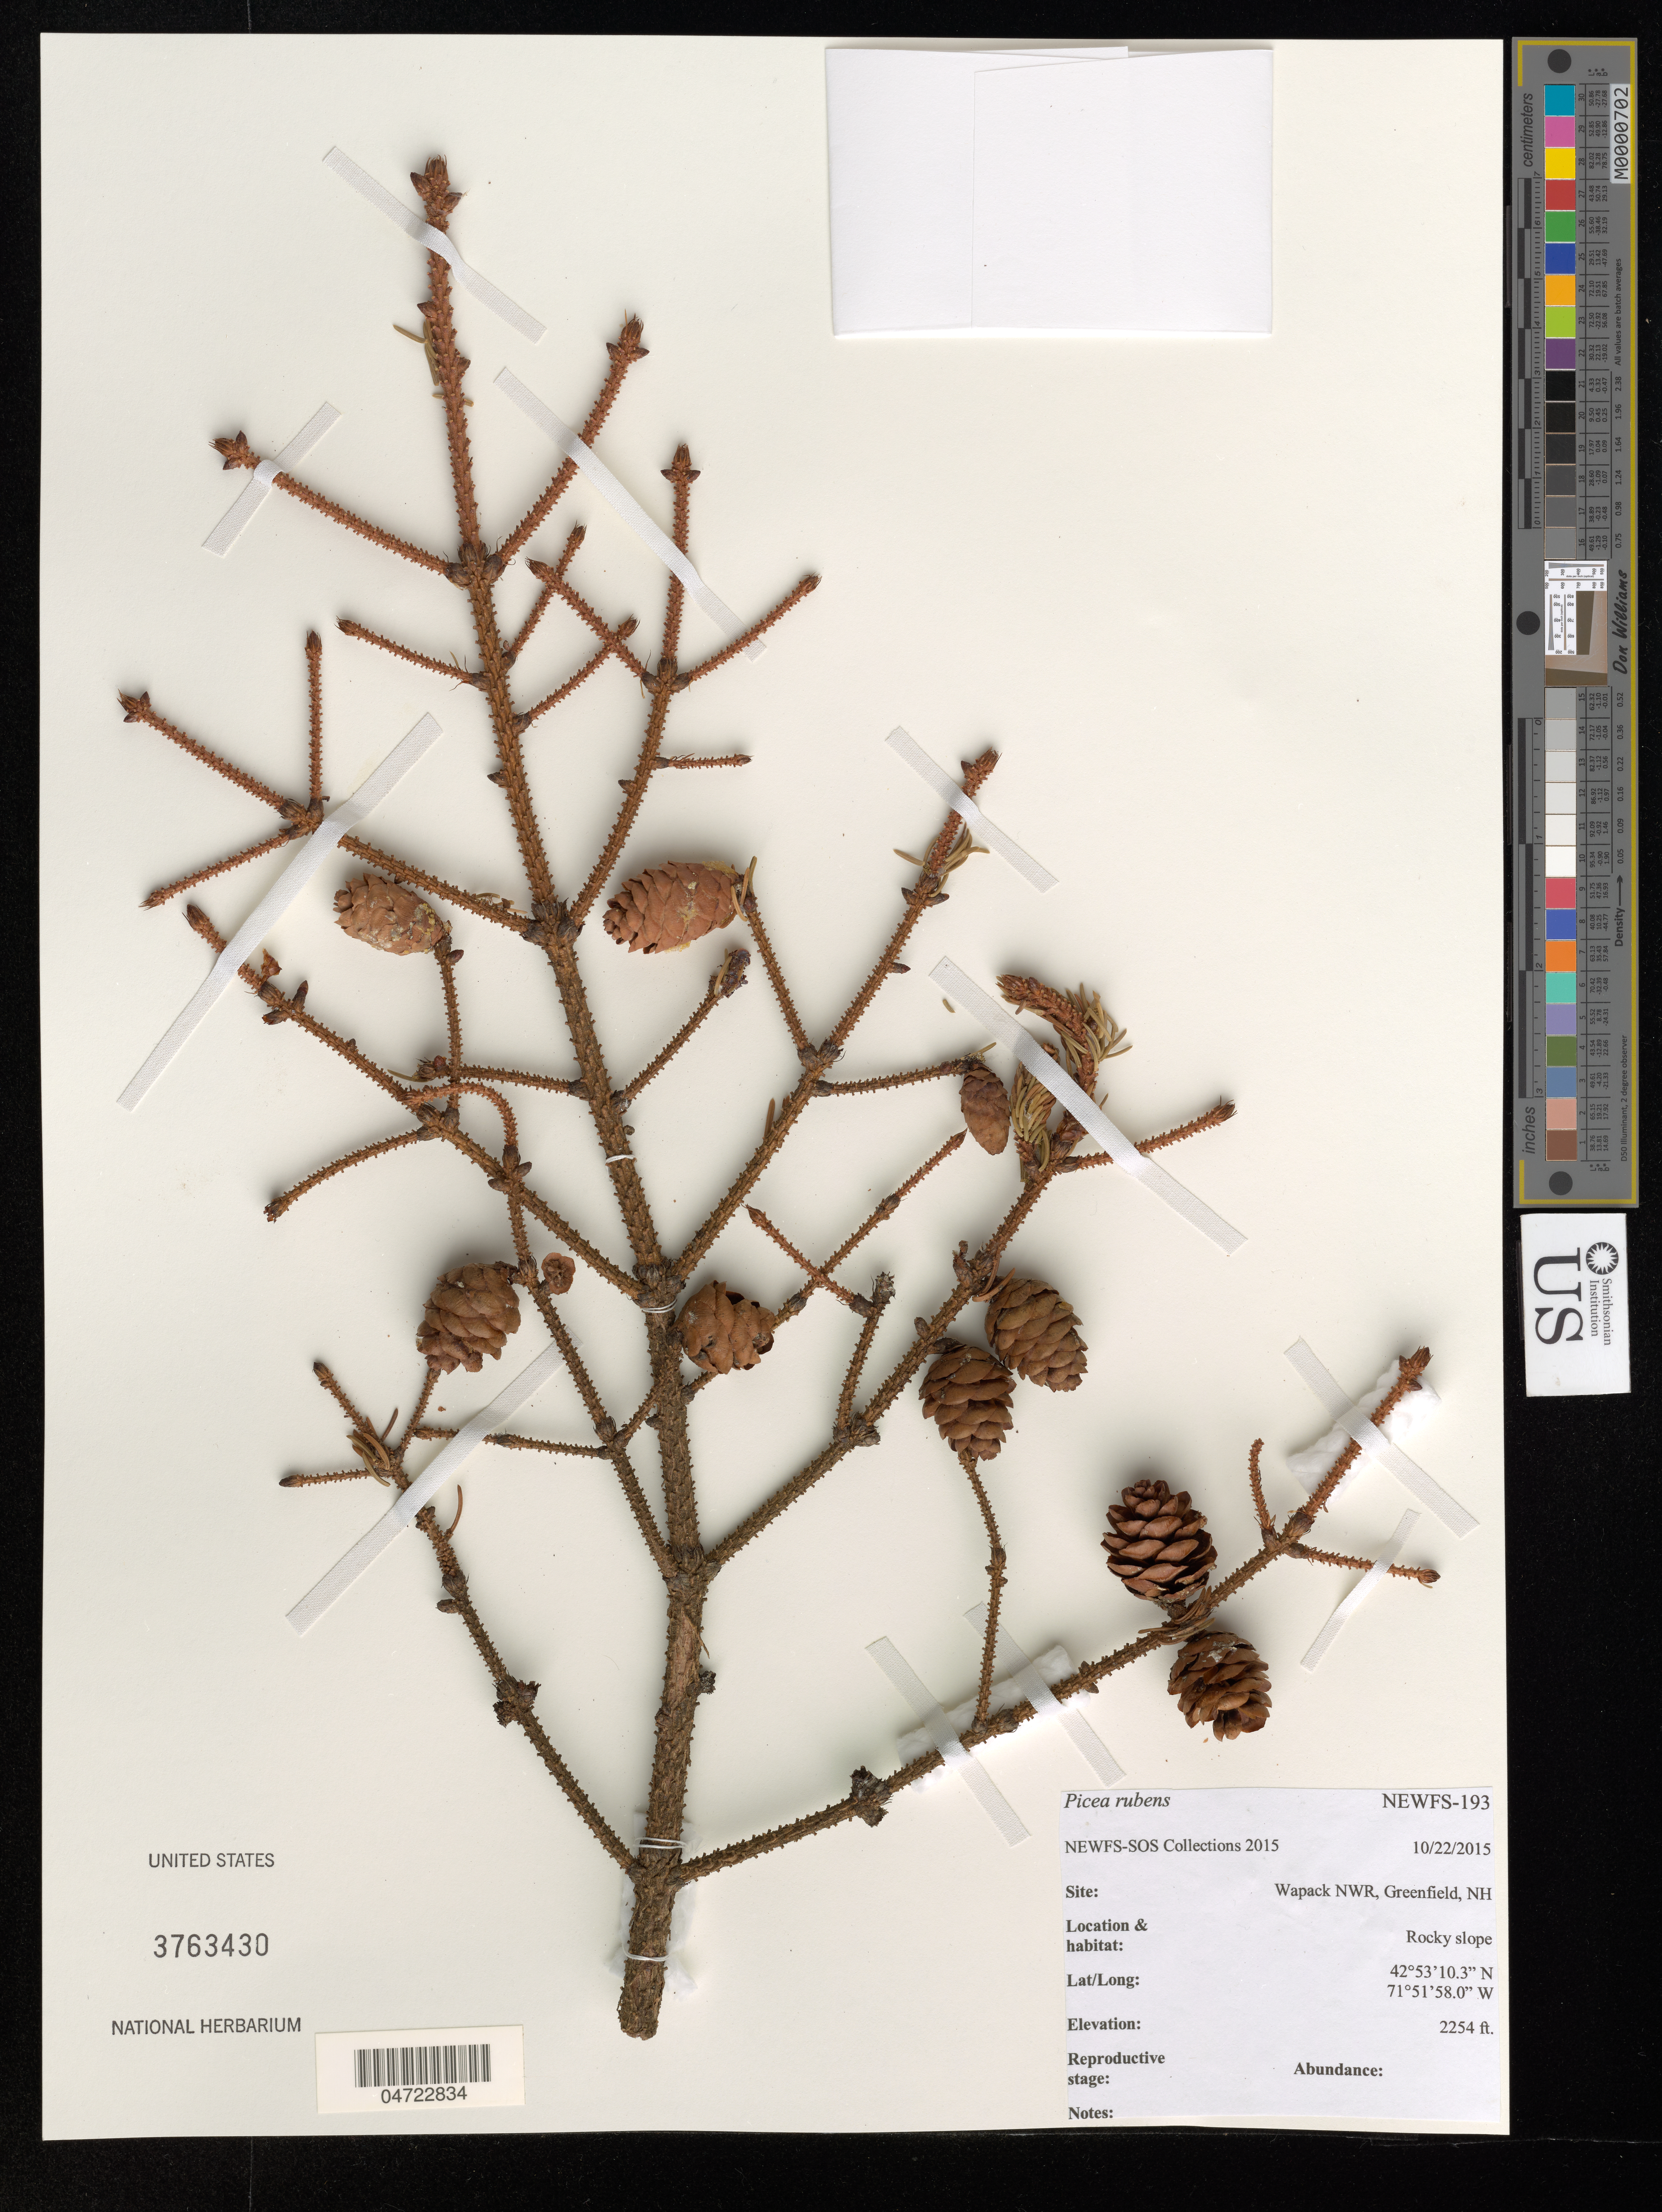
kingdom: Plantae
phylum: Tracheophyta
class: Pinopsida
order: Pinales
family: Pinaceae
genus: Picea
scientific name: Picea rubens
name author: Sarg.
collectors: NEWFS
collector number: NEWFS-193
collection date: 2015-10-22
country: United States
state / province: New Hampshire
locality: Site: Wapack NWR, Greenfield, NH. Rocky slope.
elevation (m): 687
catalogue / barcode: US 3763430